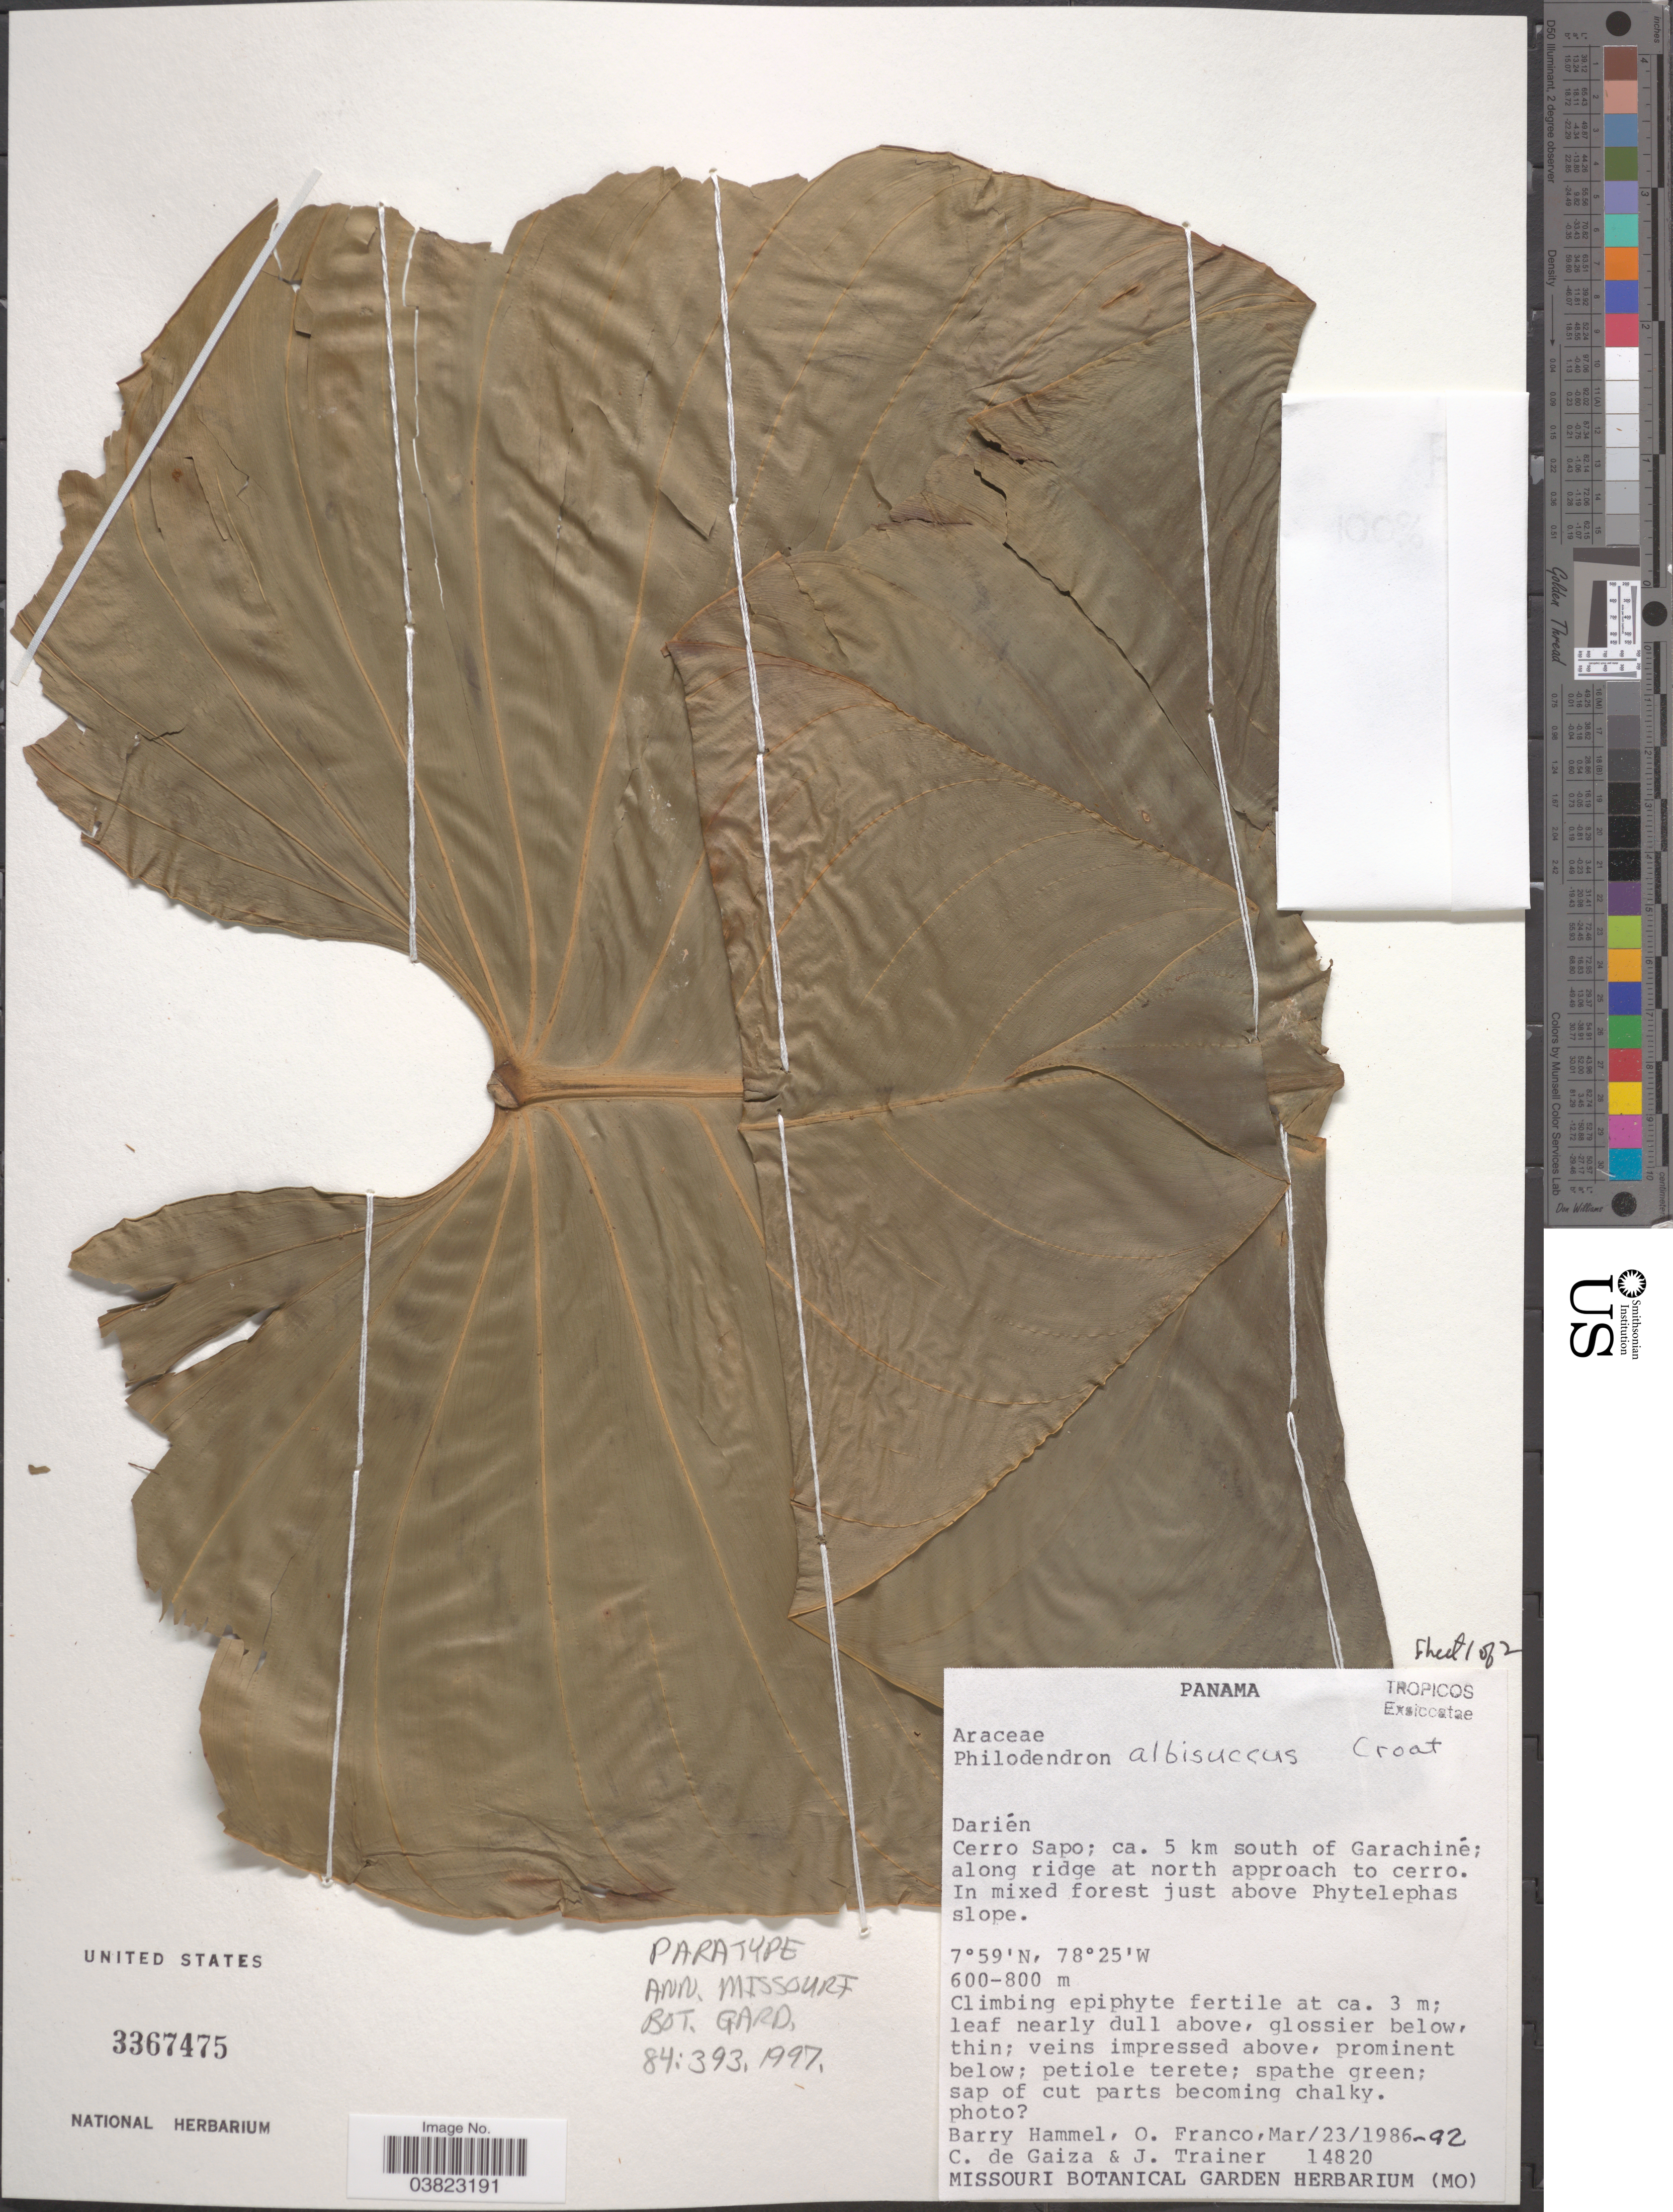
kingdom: Plantae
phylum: Tracheophyta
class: Liliopsida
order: Alismatales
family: Araceae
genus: Philodendron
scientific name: Philodendron albisuccus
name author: Croat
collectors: B. Hammel, O. Franco, C. De Gaiza & J. Trainer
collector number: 14820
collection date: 1986-03-23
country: Panama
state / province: Darien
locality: Cerro Sapo; ca. 5 km south of Garachiné; along ridge at north approach to cerro. In mixed forest just above Phytelephas slope.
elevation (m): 600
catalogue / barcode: US 3367475